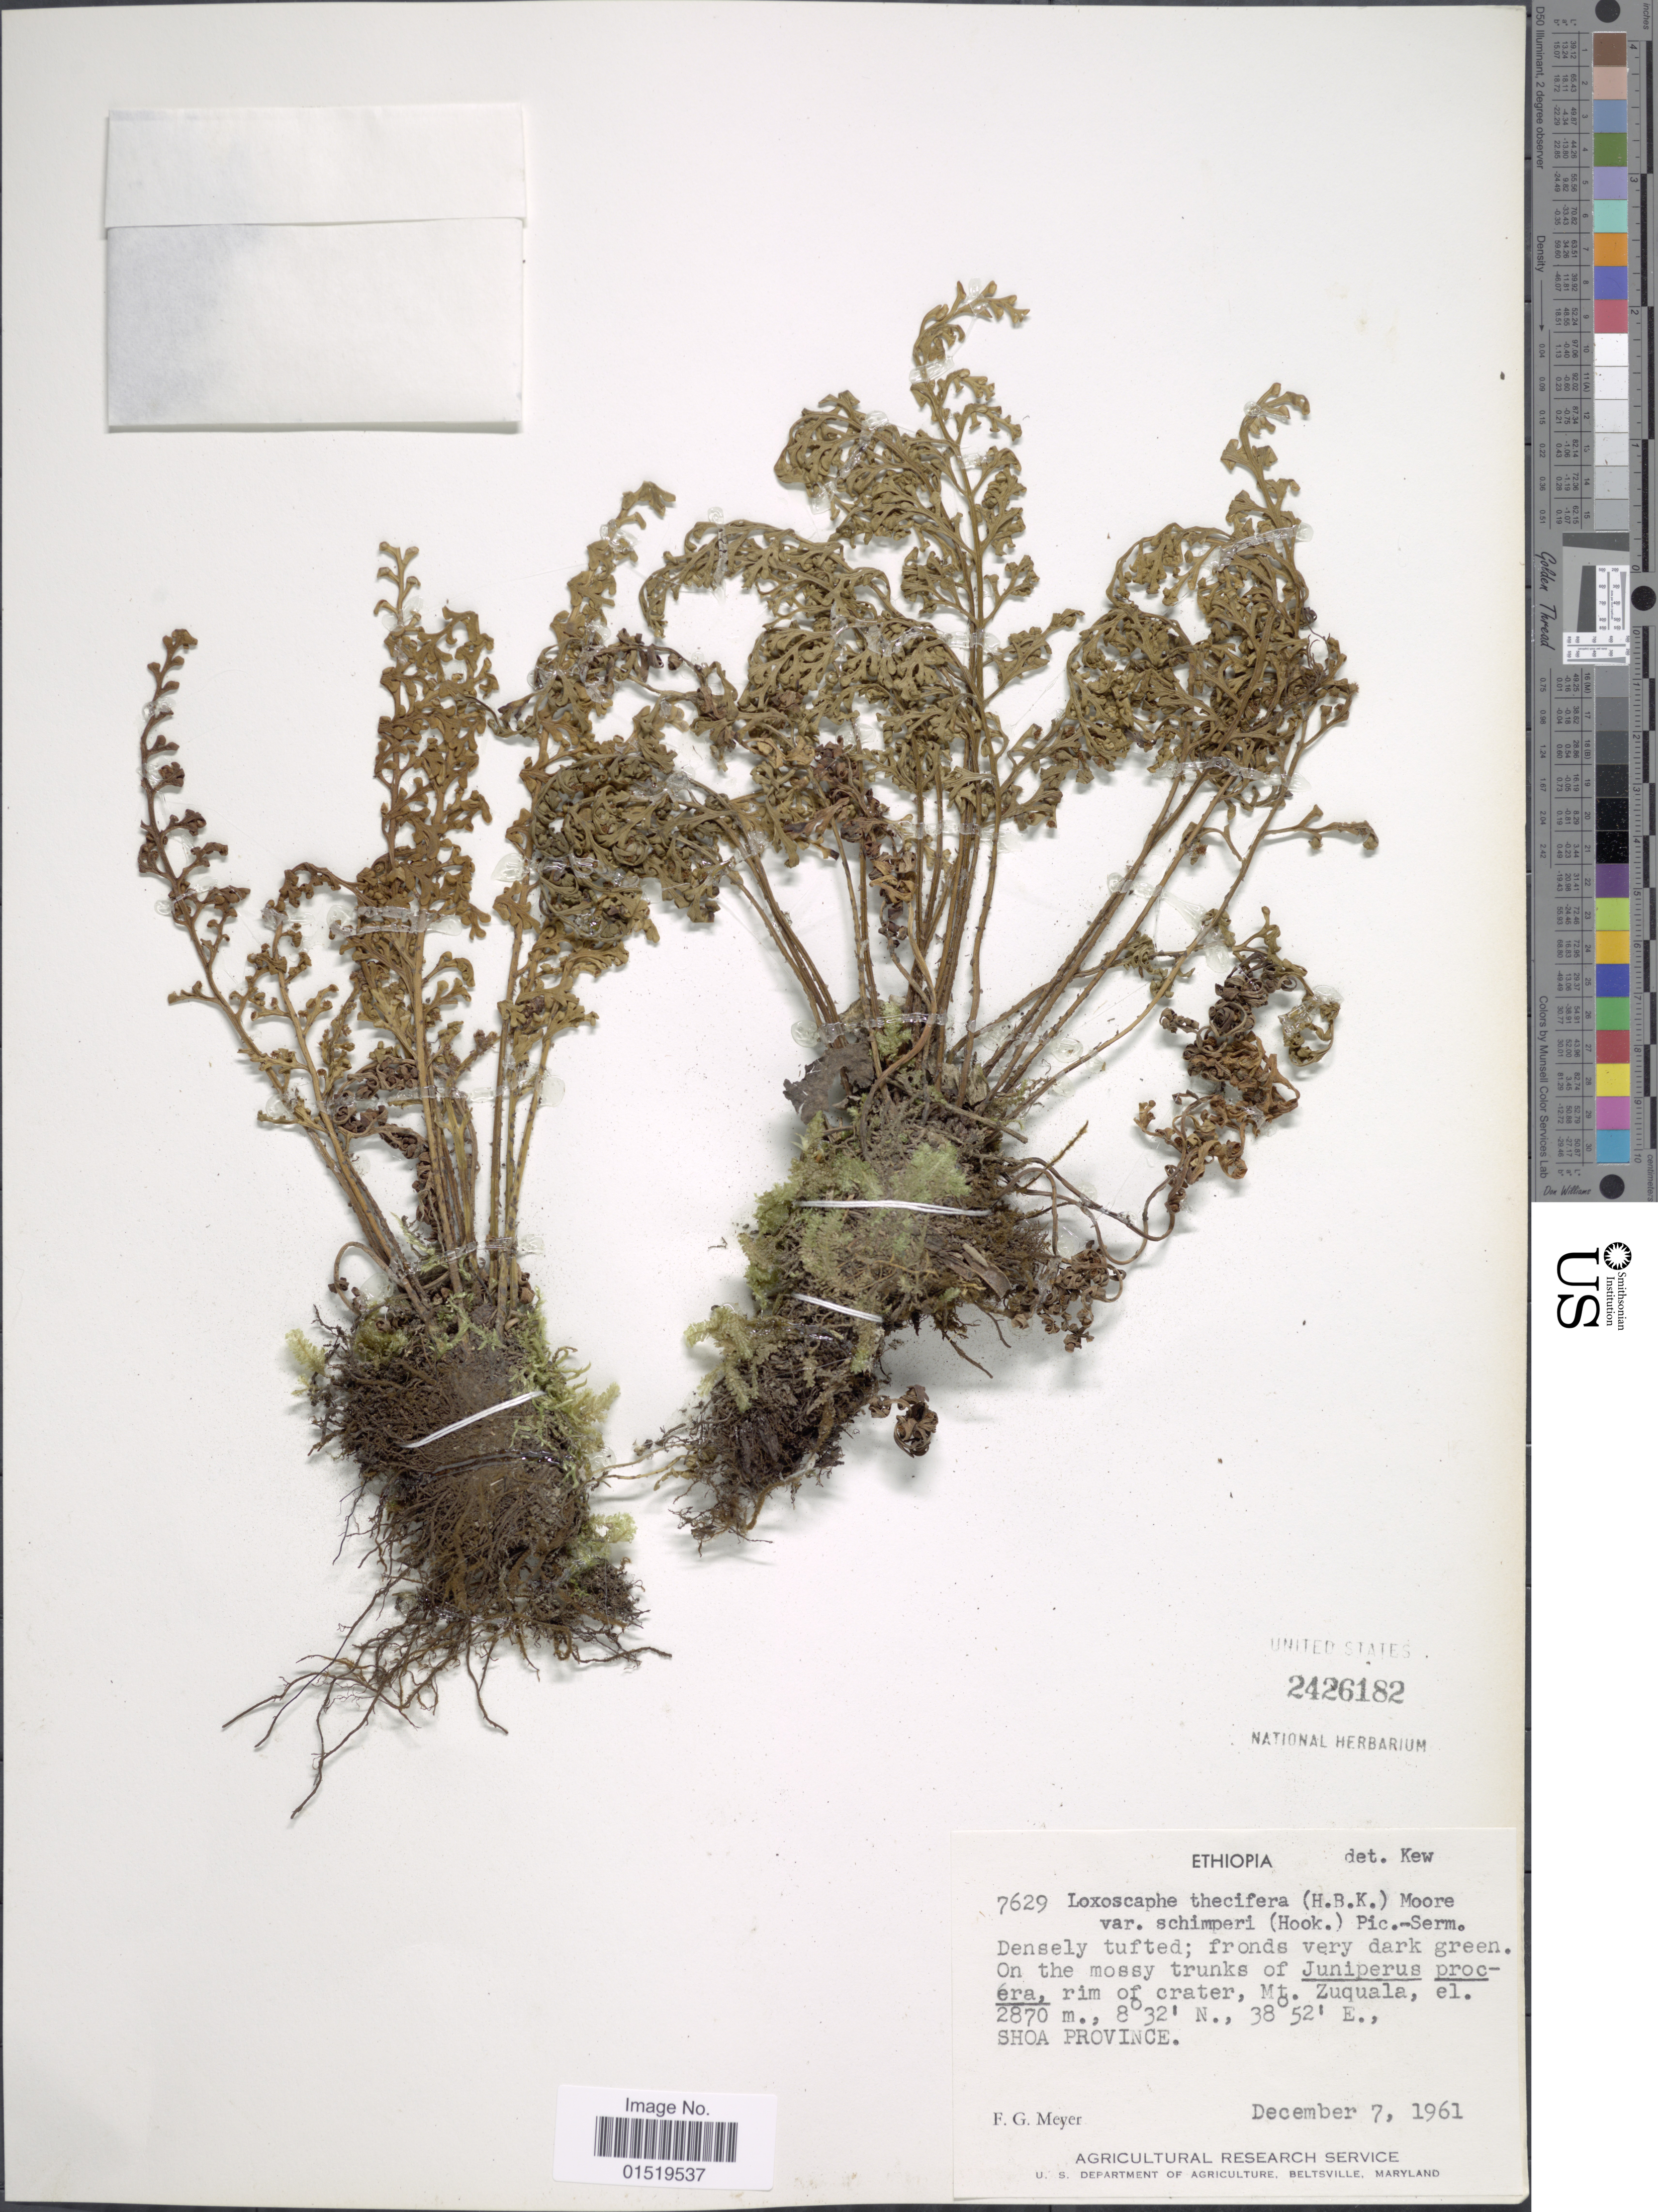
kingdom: Plantae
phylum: Tracheophyta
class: Polypodiopsida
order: Polypodiales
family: Aspleniaceae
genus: Asplenium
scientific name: Asplenium theciferum var. concinnum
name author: (Schrad.) Schelpe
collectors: F. G. Meyer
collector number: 7629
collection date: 1961-12-07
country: Ethiopia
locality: Rim of crater, Mt. Zuquala, Shoa Province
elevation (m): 2870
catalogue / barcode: US 2426182